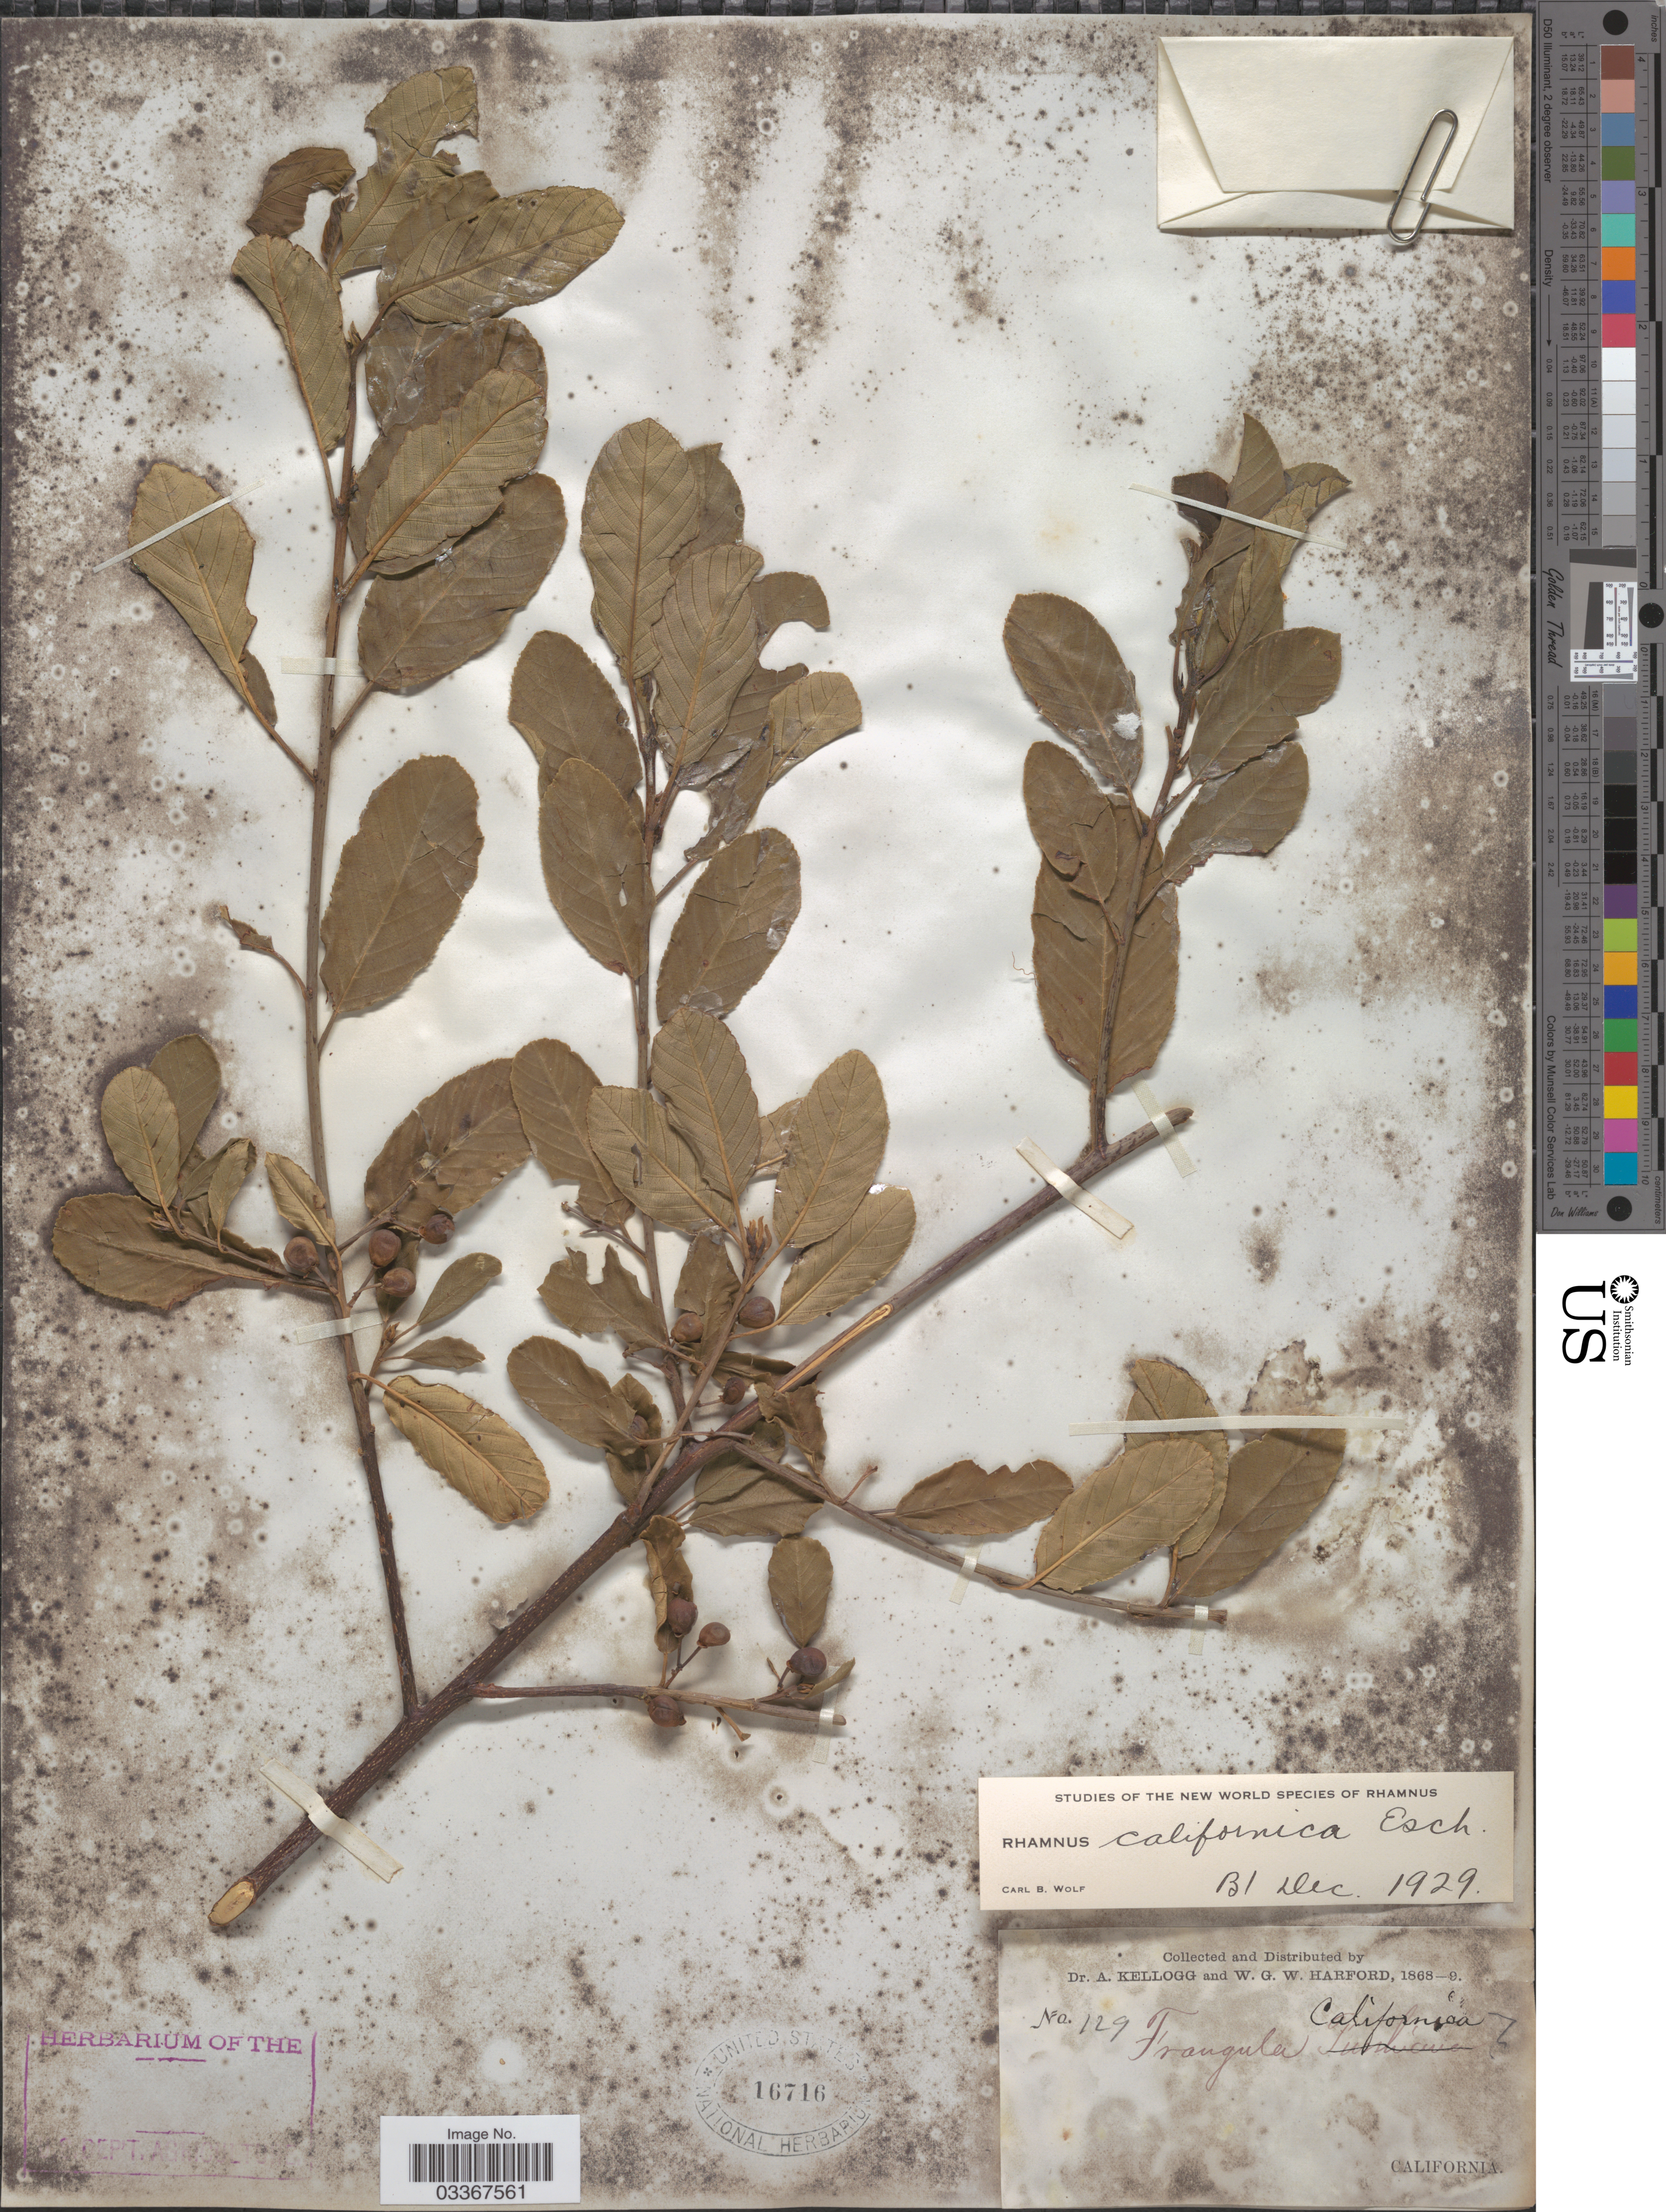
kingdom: Plantae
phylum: Tracheophyta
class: Magnoliopsida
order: Rosales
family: Rhamnaceae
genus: Frangula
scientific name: Frangula californica subsp. californica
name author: (Eschsch.) A. Gray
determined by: Strong, Mark T., (BOT), Smithsonian Institution - National Museum of Natural History (UNITED STATES)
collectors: A. Kellogg & W. G. W. Harford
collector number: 129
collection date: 1868/1869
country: United States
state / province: California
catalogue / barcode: US 16716